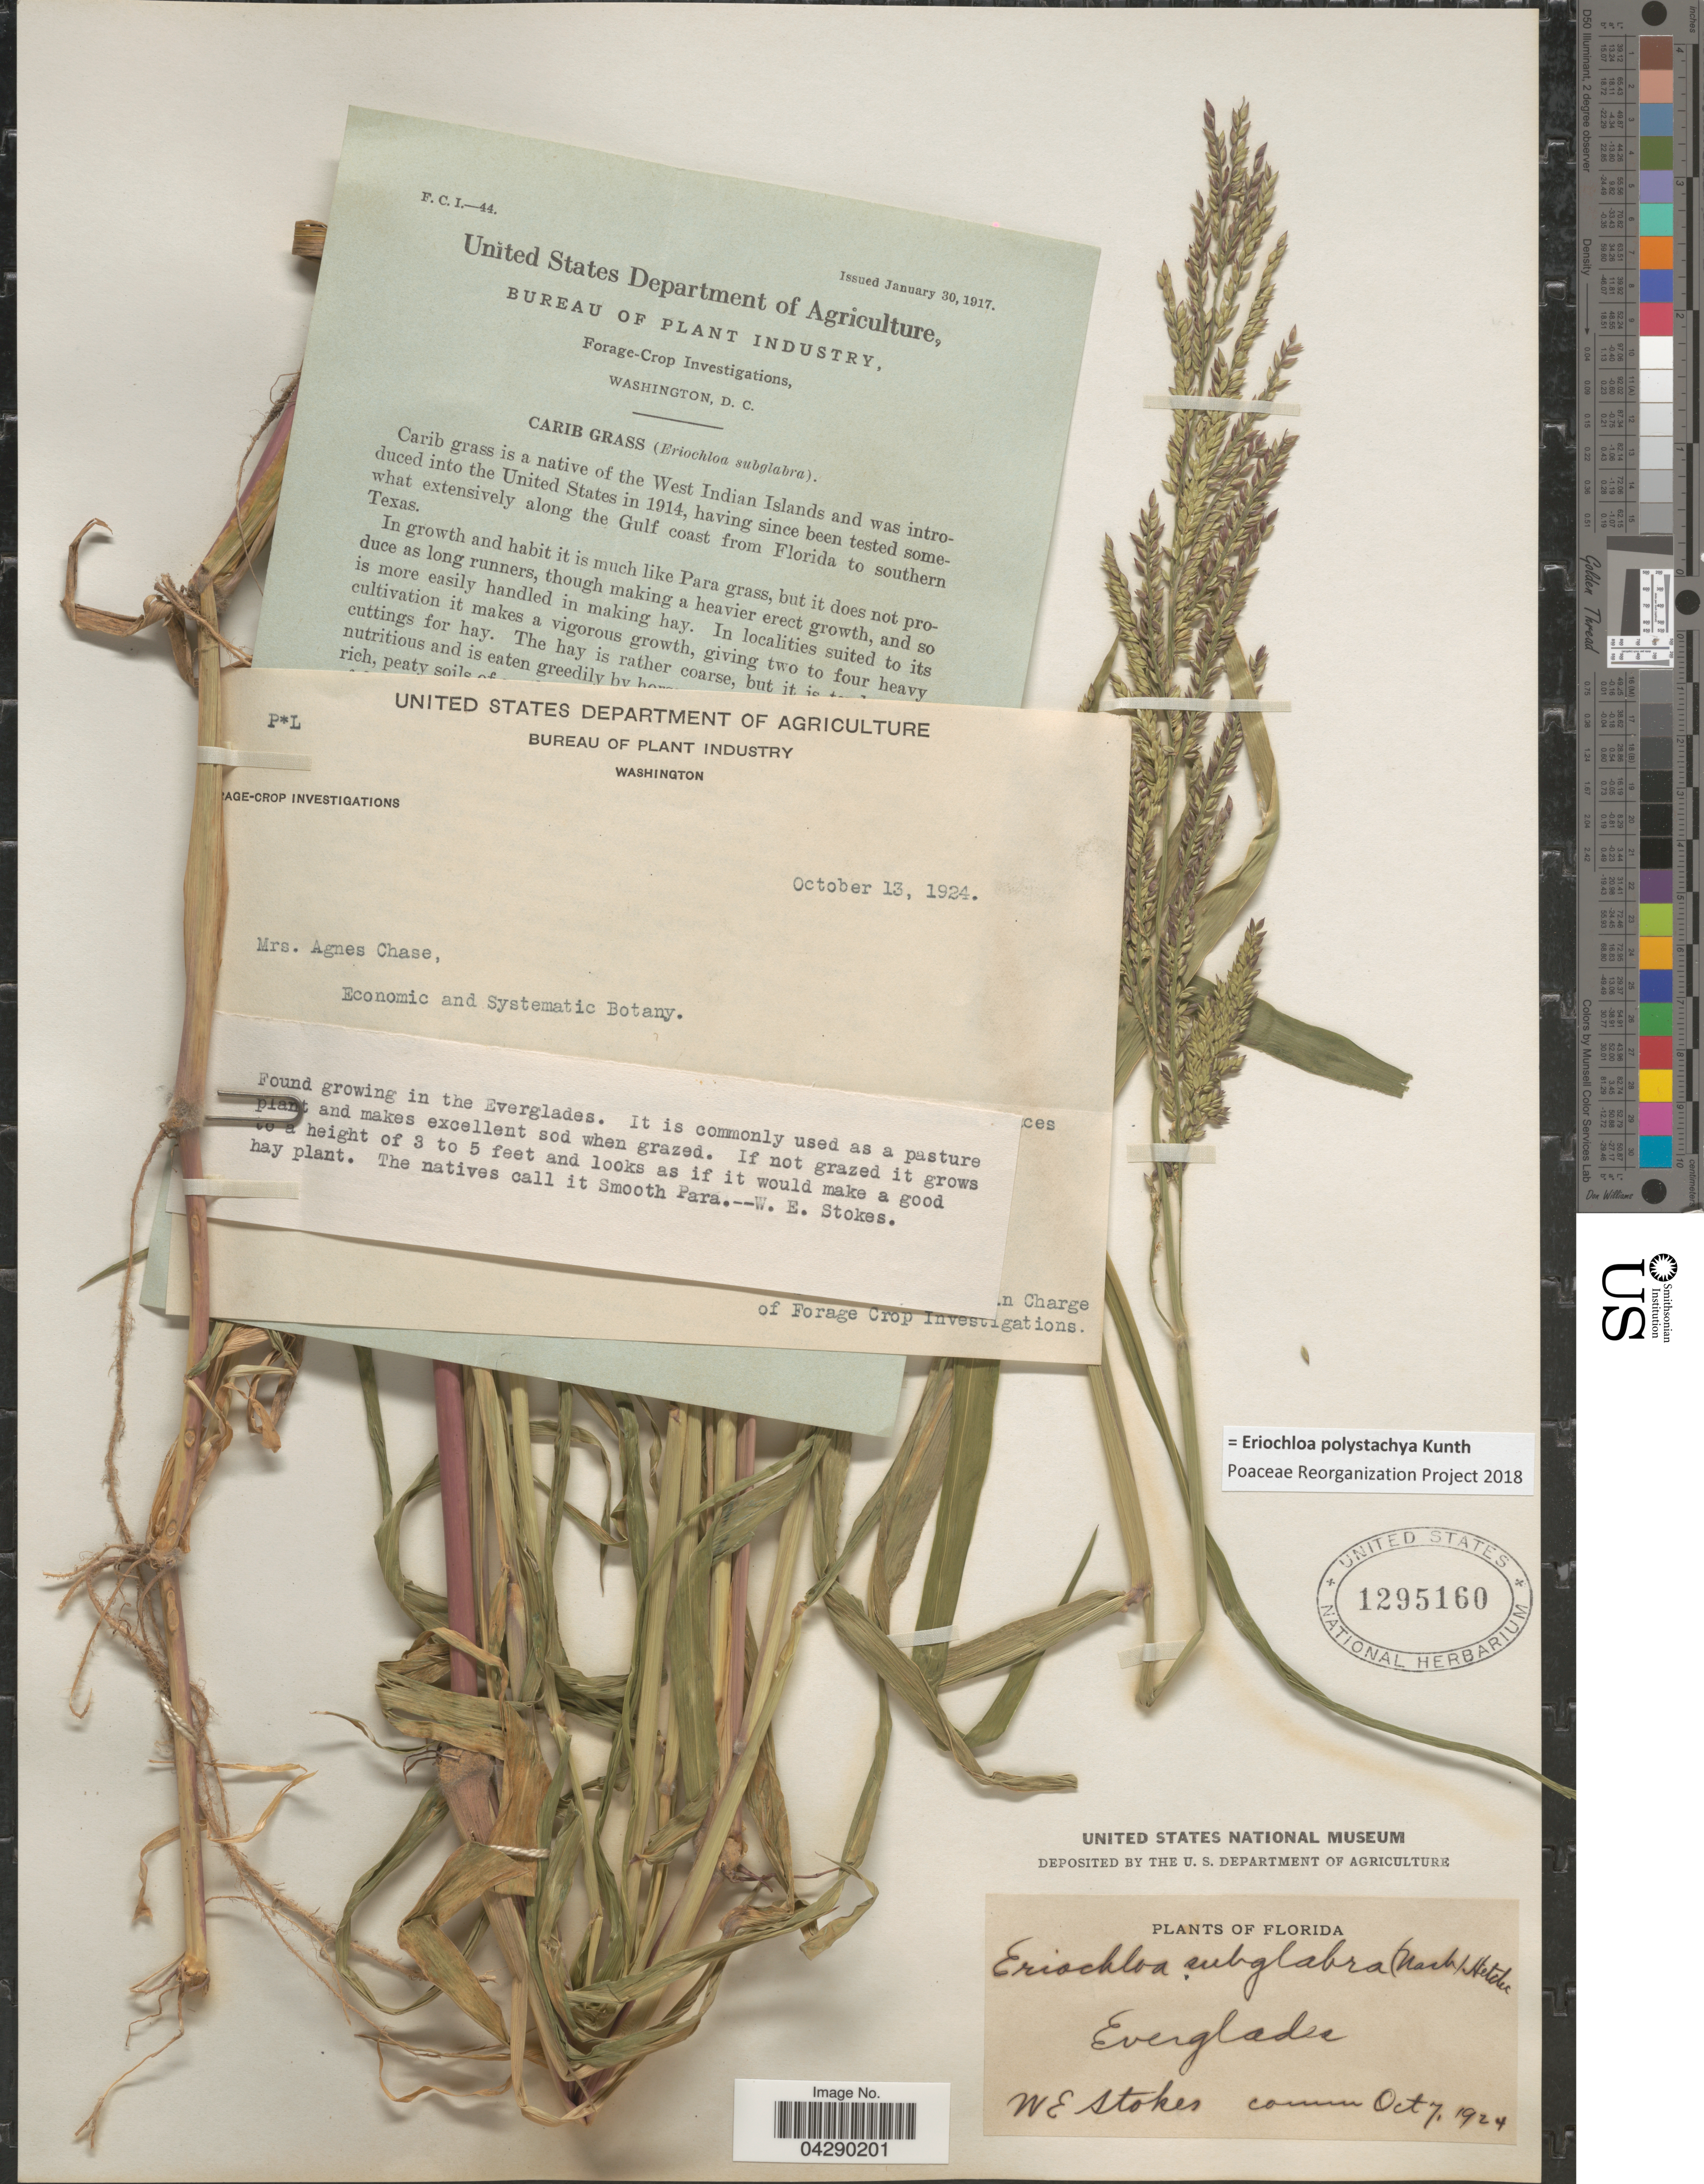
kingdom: Plantae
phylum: Tracheophyta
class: Liliopsida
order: Poales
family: Poaceae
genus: Eriochloa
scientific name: Eriochloa polystachya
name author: Kunth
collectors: W. Stokes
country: United States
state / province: Florida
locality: Everglades.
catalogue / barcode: US 1295160